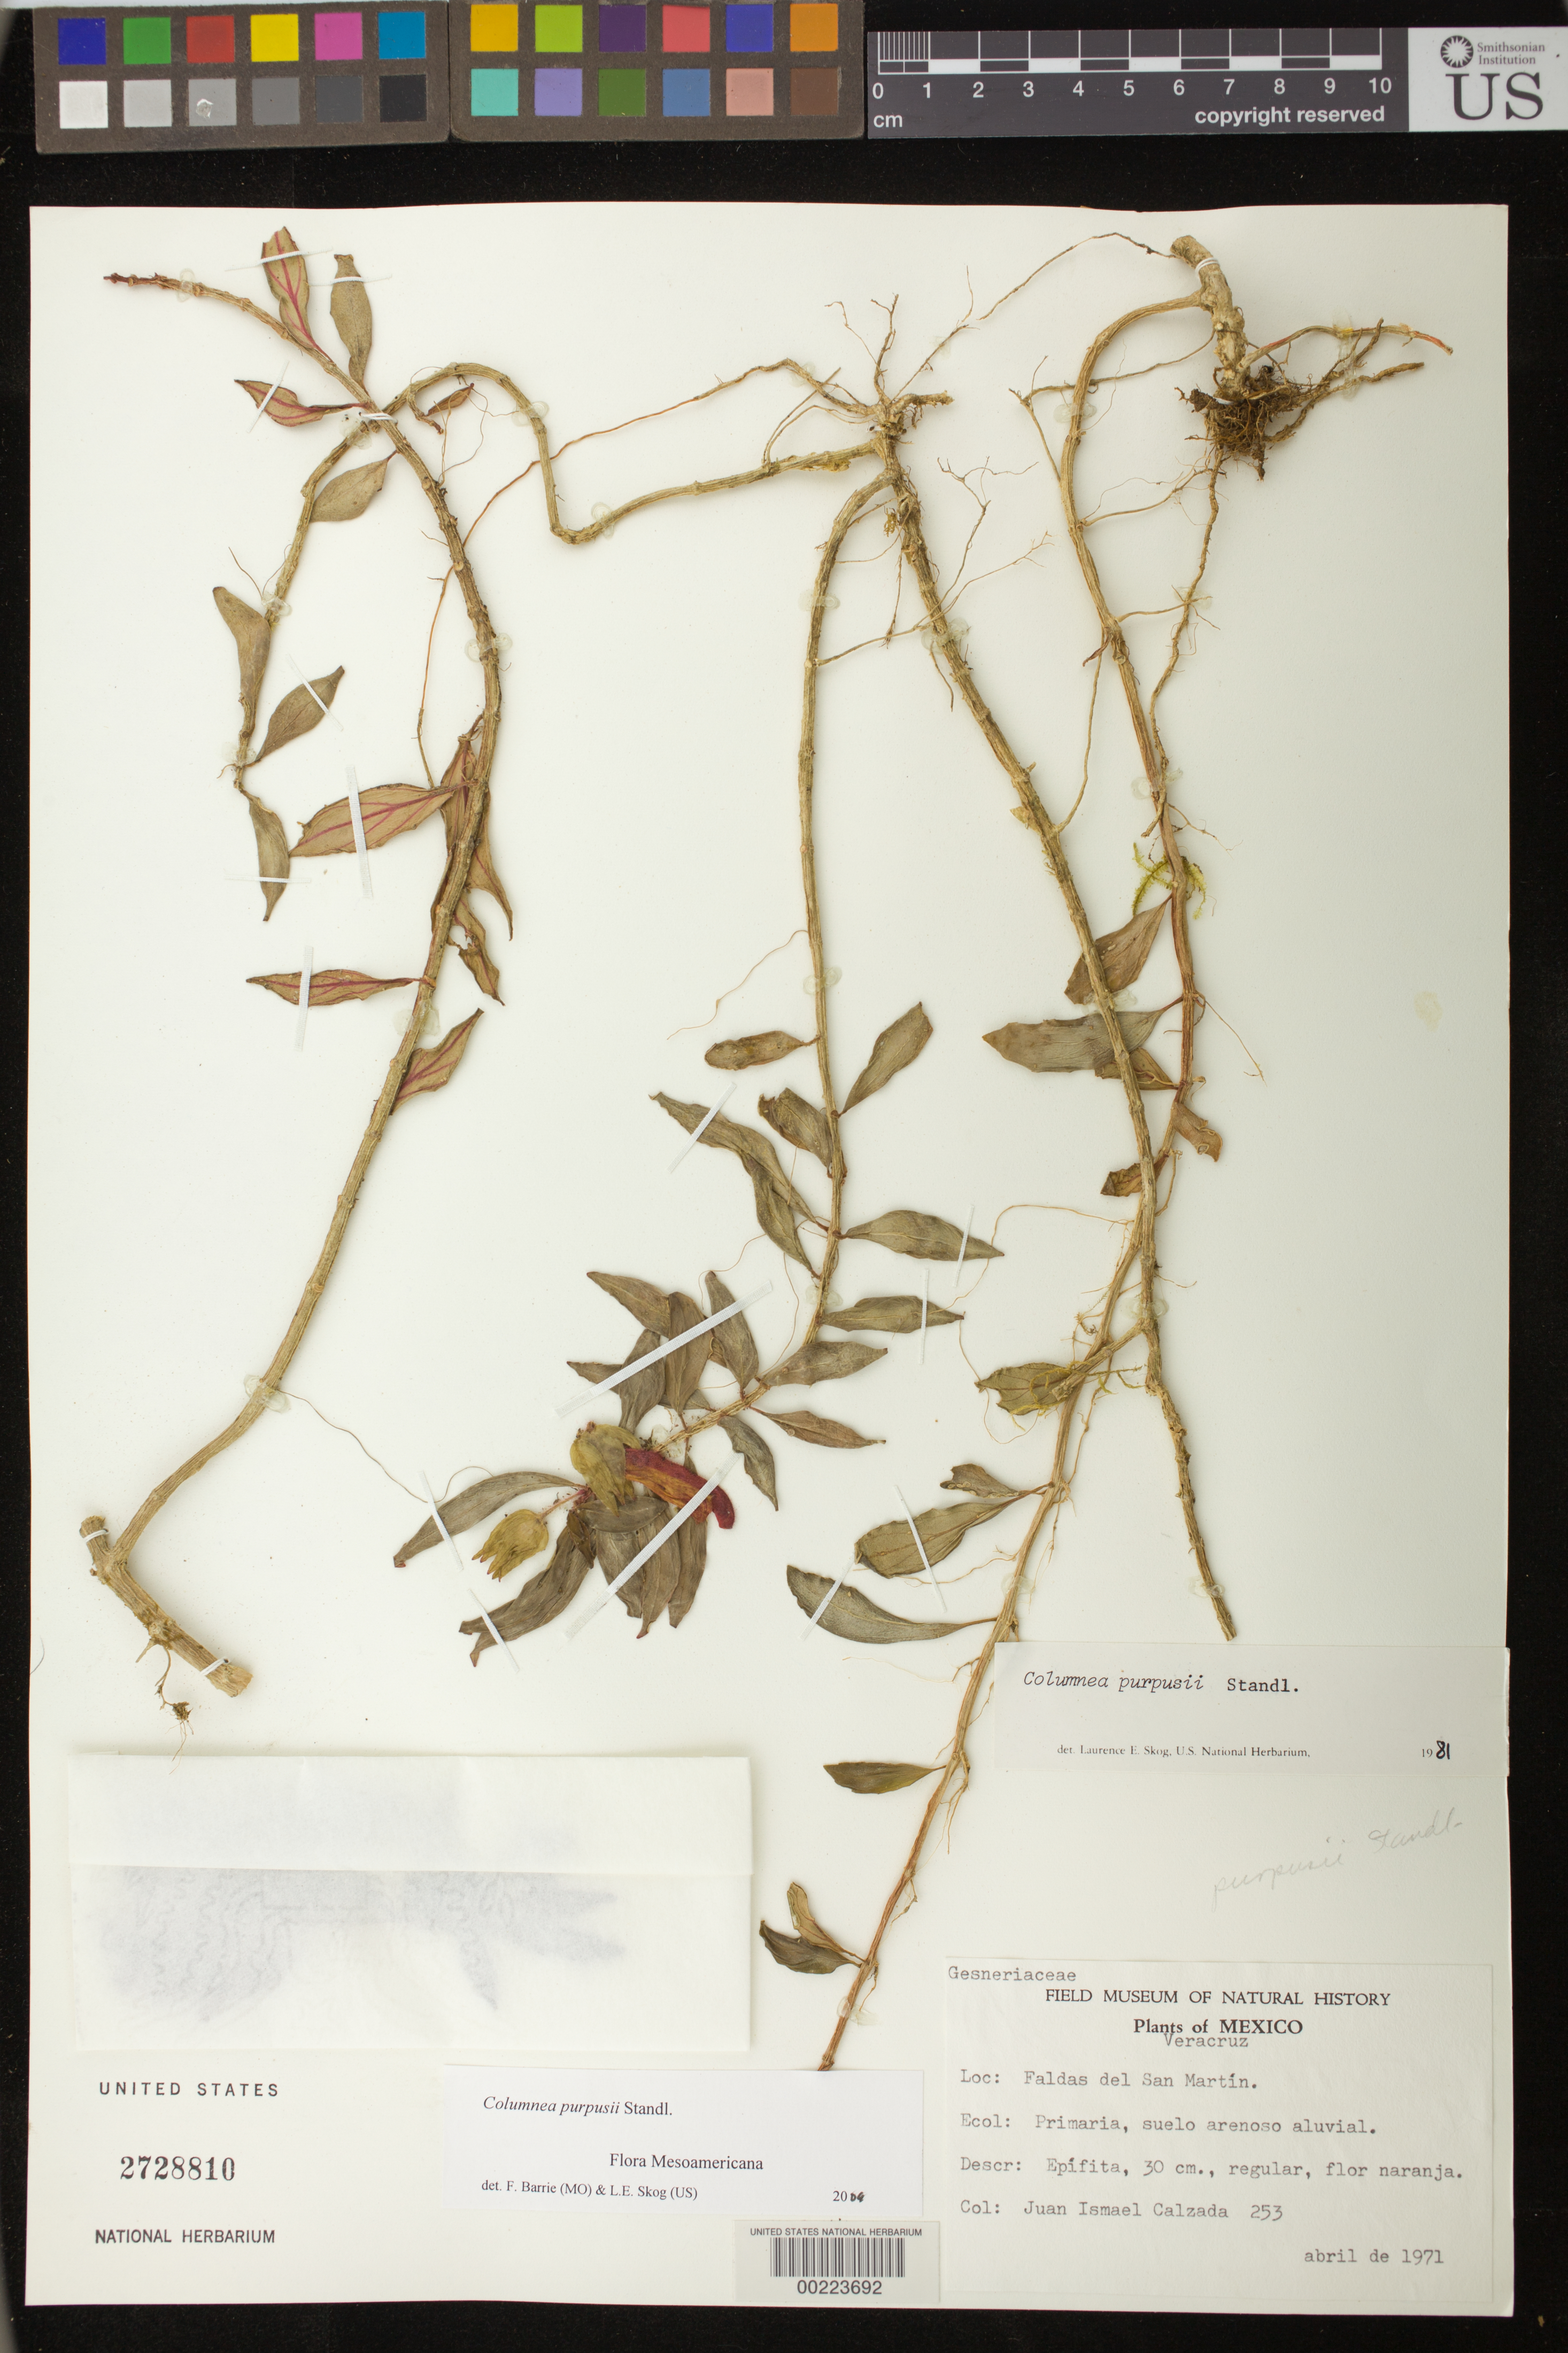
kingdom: Plantae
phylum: Tracheophyta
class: Magnoliopsida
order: Lamiales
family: Gesneriaceae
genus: Columnea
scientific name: Columnea purpusii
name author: Standl.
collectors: J. I. Calzada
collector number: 253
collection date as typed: Apr 1971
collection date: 1971-04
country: Mexico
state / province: Veracruz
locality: Foothills of San Martin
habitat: Primary, sandy alluvial soil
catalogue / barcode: US 2728810